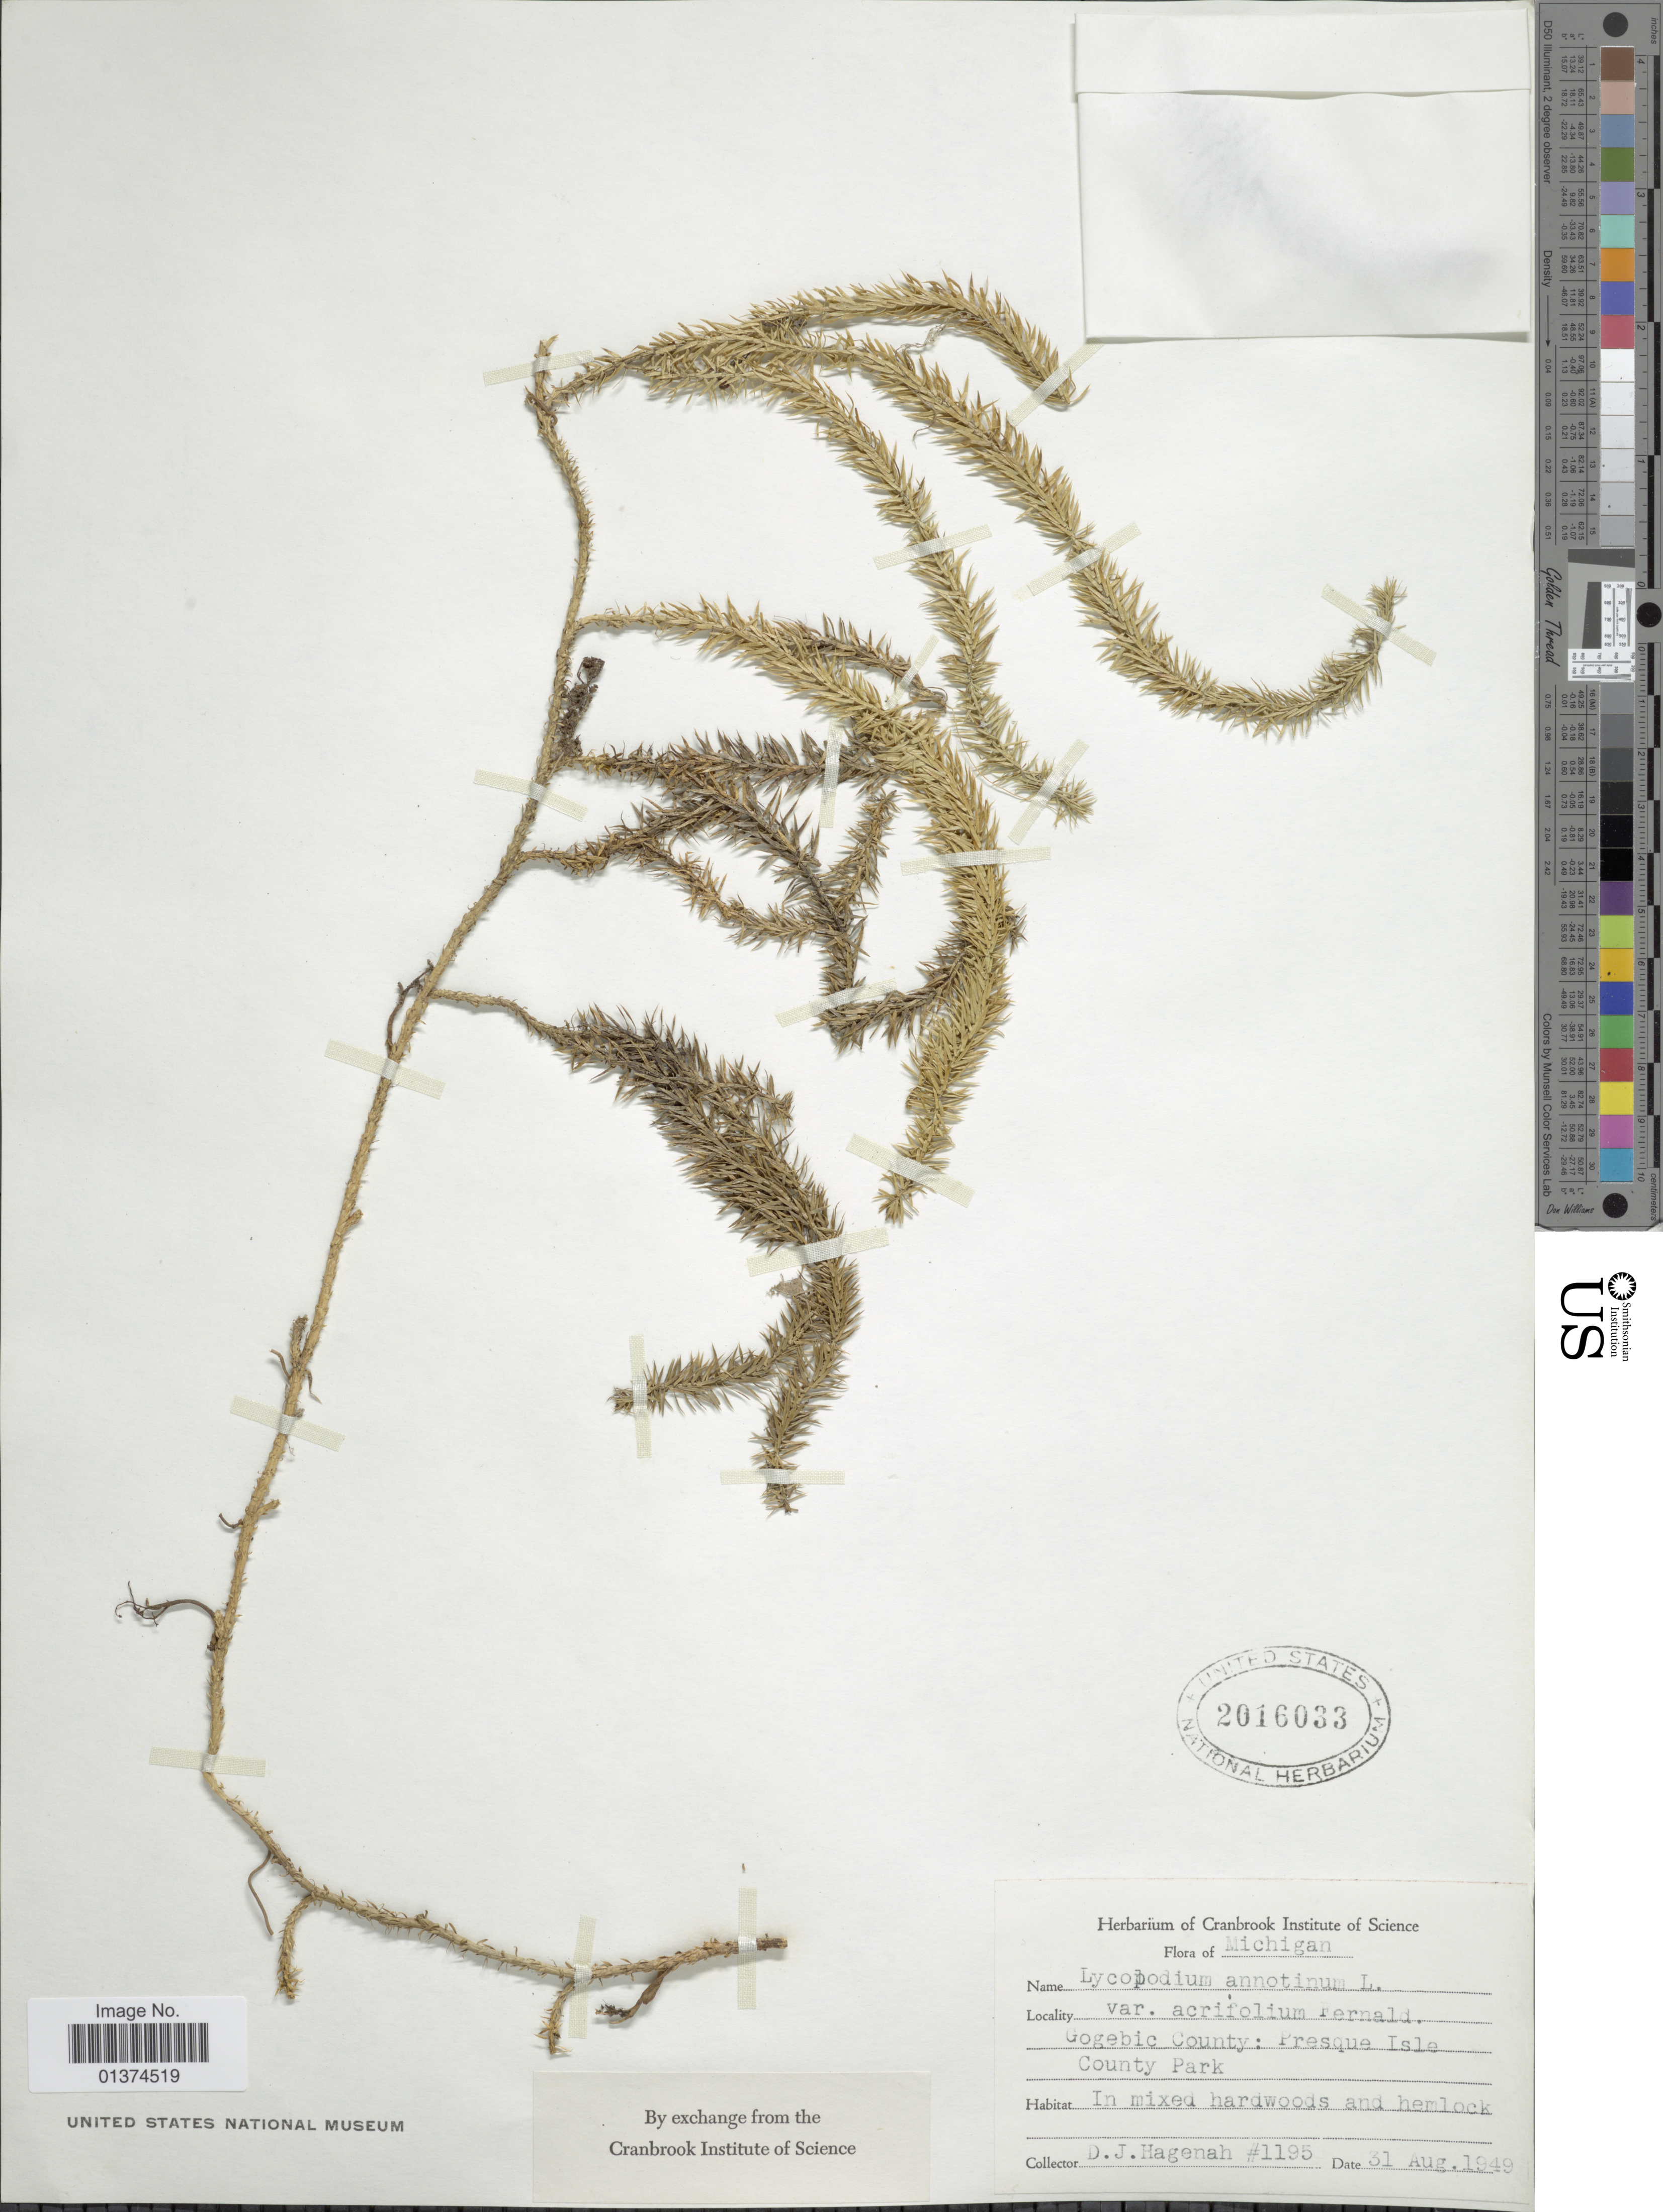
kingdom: Plantae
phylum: Tracheophyta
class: Lycopodiopsida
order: Lycopodiales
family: Lycopodiaceae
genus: Spinulum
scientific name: Spinulum annotinum subsp. annotinum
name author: (L.) A. Haines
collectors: D. Hagenah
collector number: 1195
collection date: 1949-08-31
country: United States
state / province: Michigan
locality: Gogebic County: Presque Isle County Park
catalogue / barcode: US 2016033